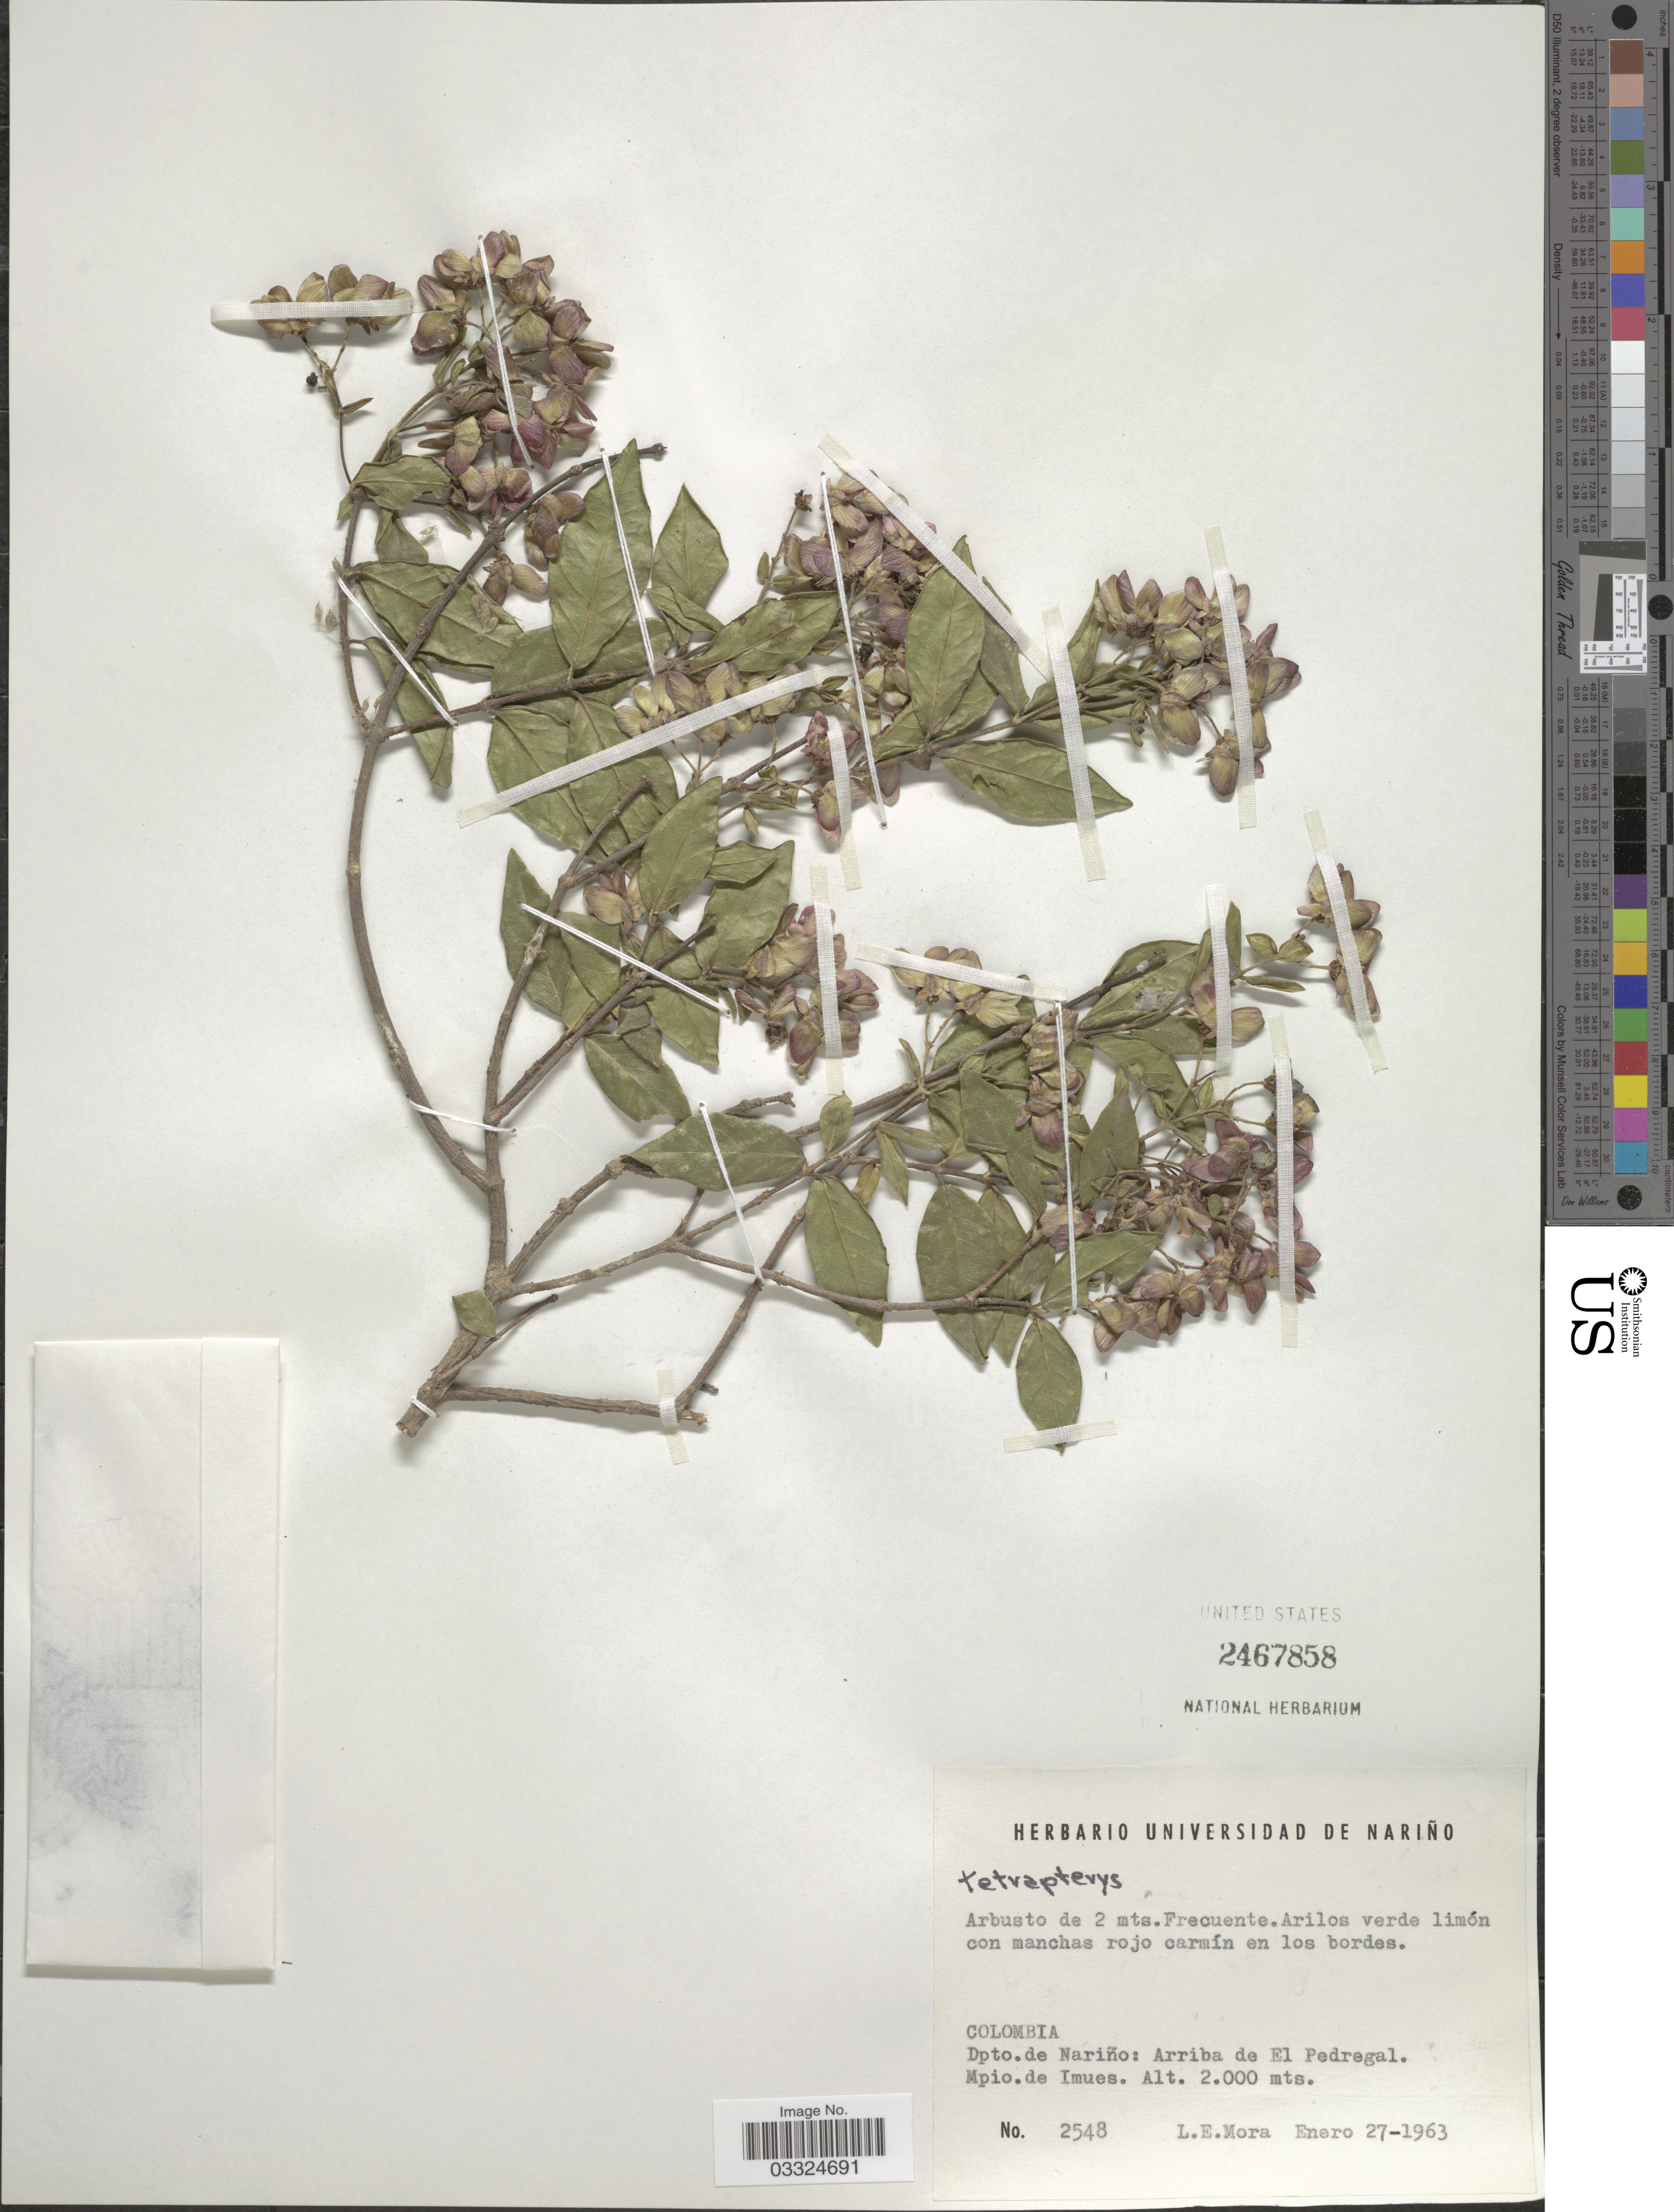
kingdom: Plantae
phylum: Tracheophyta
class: Magnoliopsida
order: Malpighiales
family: Malpighiaceae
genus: Tetrapterys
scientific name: Tetrapterys sp.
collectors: L. Mora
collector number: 2548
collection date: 1963-01-27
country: Colombia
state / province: Nariño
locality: Dpto. Nariño: Arriba de El Pedregal. Mpio. de Imues.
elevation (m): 2000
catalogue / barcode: US 2467858